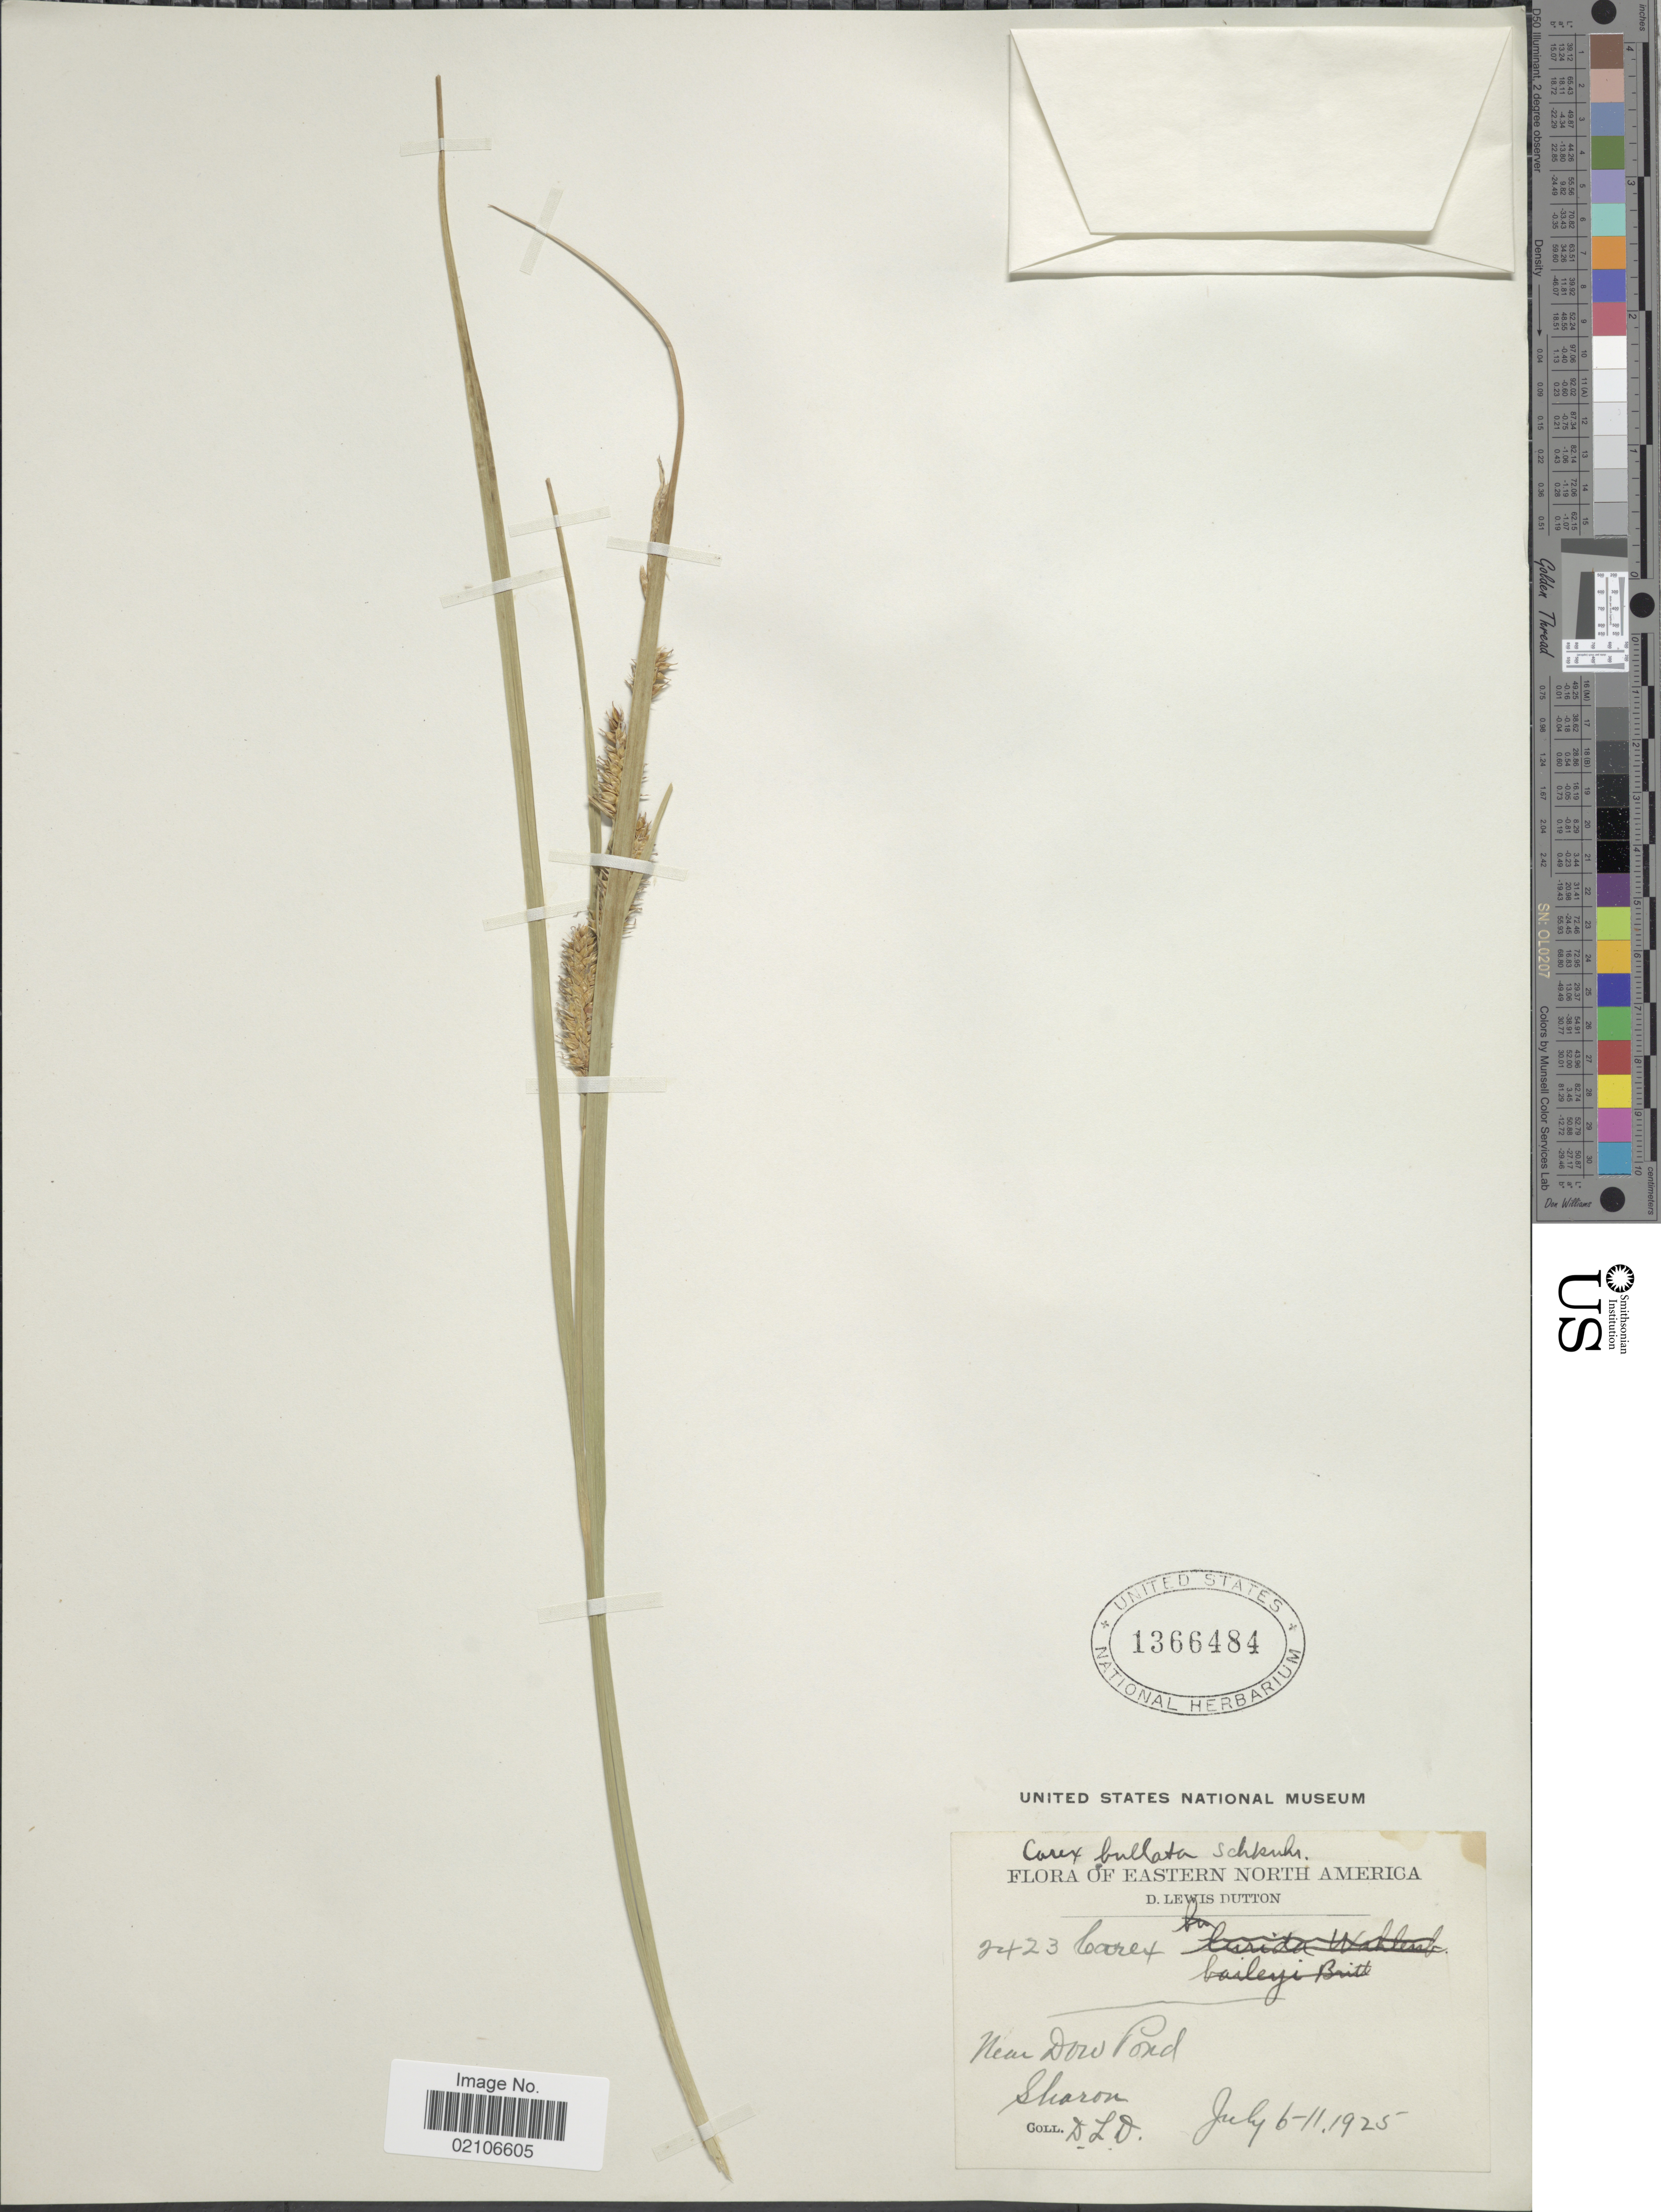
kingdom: Plantae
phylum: Tracheophyta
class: Liliopsida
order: Poales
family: Cyperaceae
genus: Carex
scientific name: Carex bullata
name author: Schkuhr ex Willd.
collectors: D. Dutton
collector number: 2423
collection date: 1925-07-06/1925-07-11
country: United States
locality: Eastern North America, Near Dow Pond, Sharon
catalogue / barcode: US 1366484